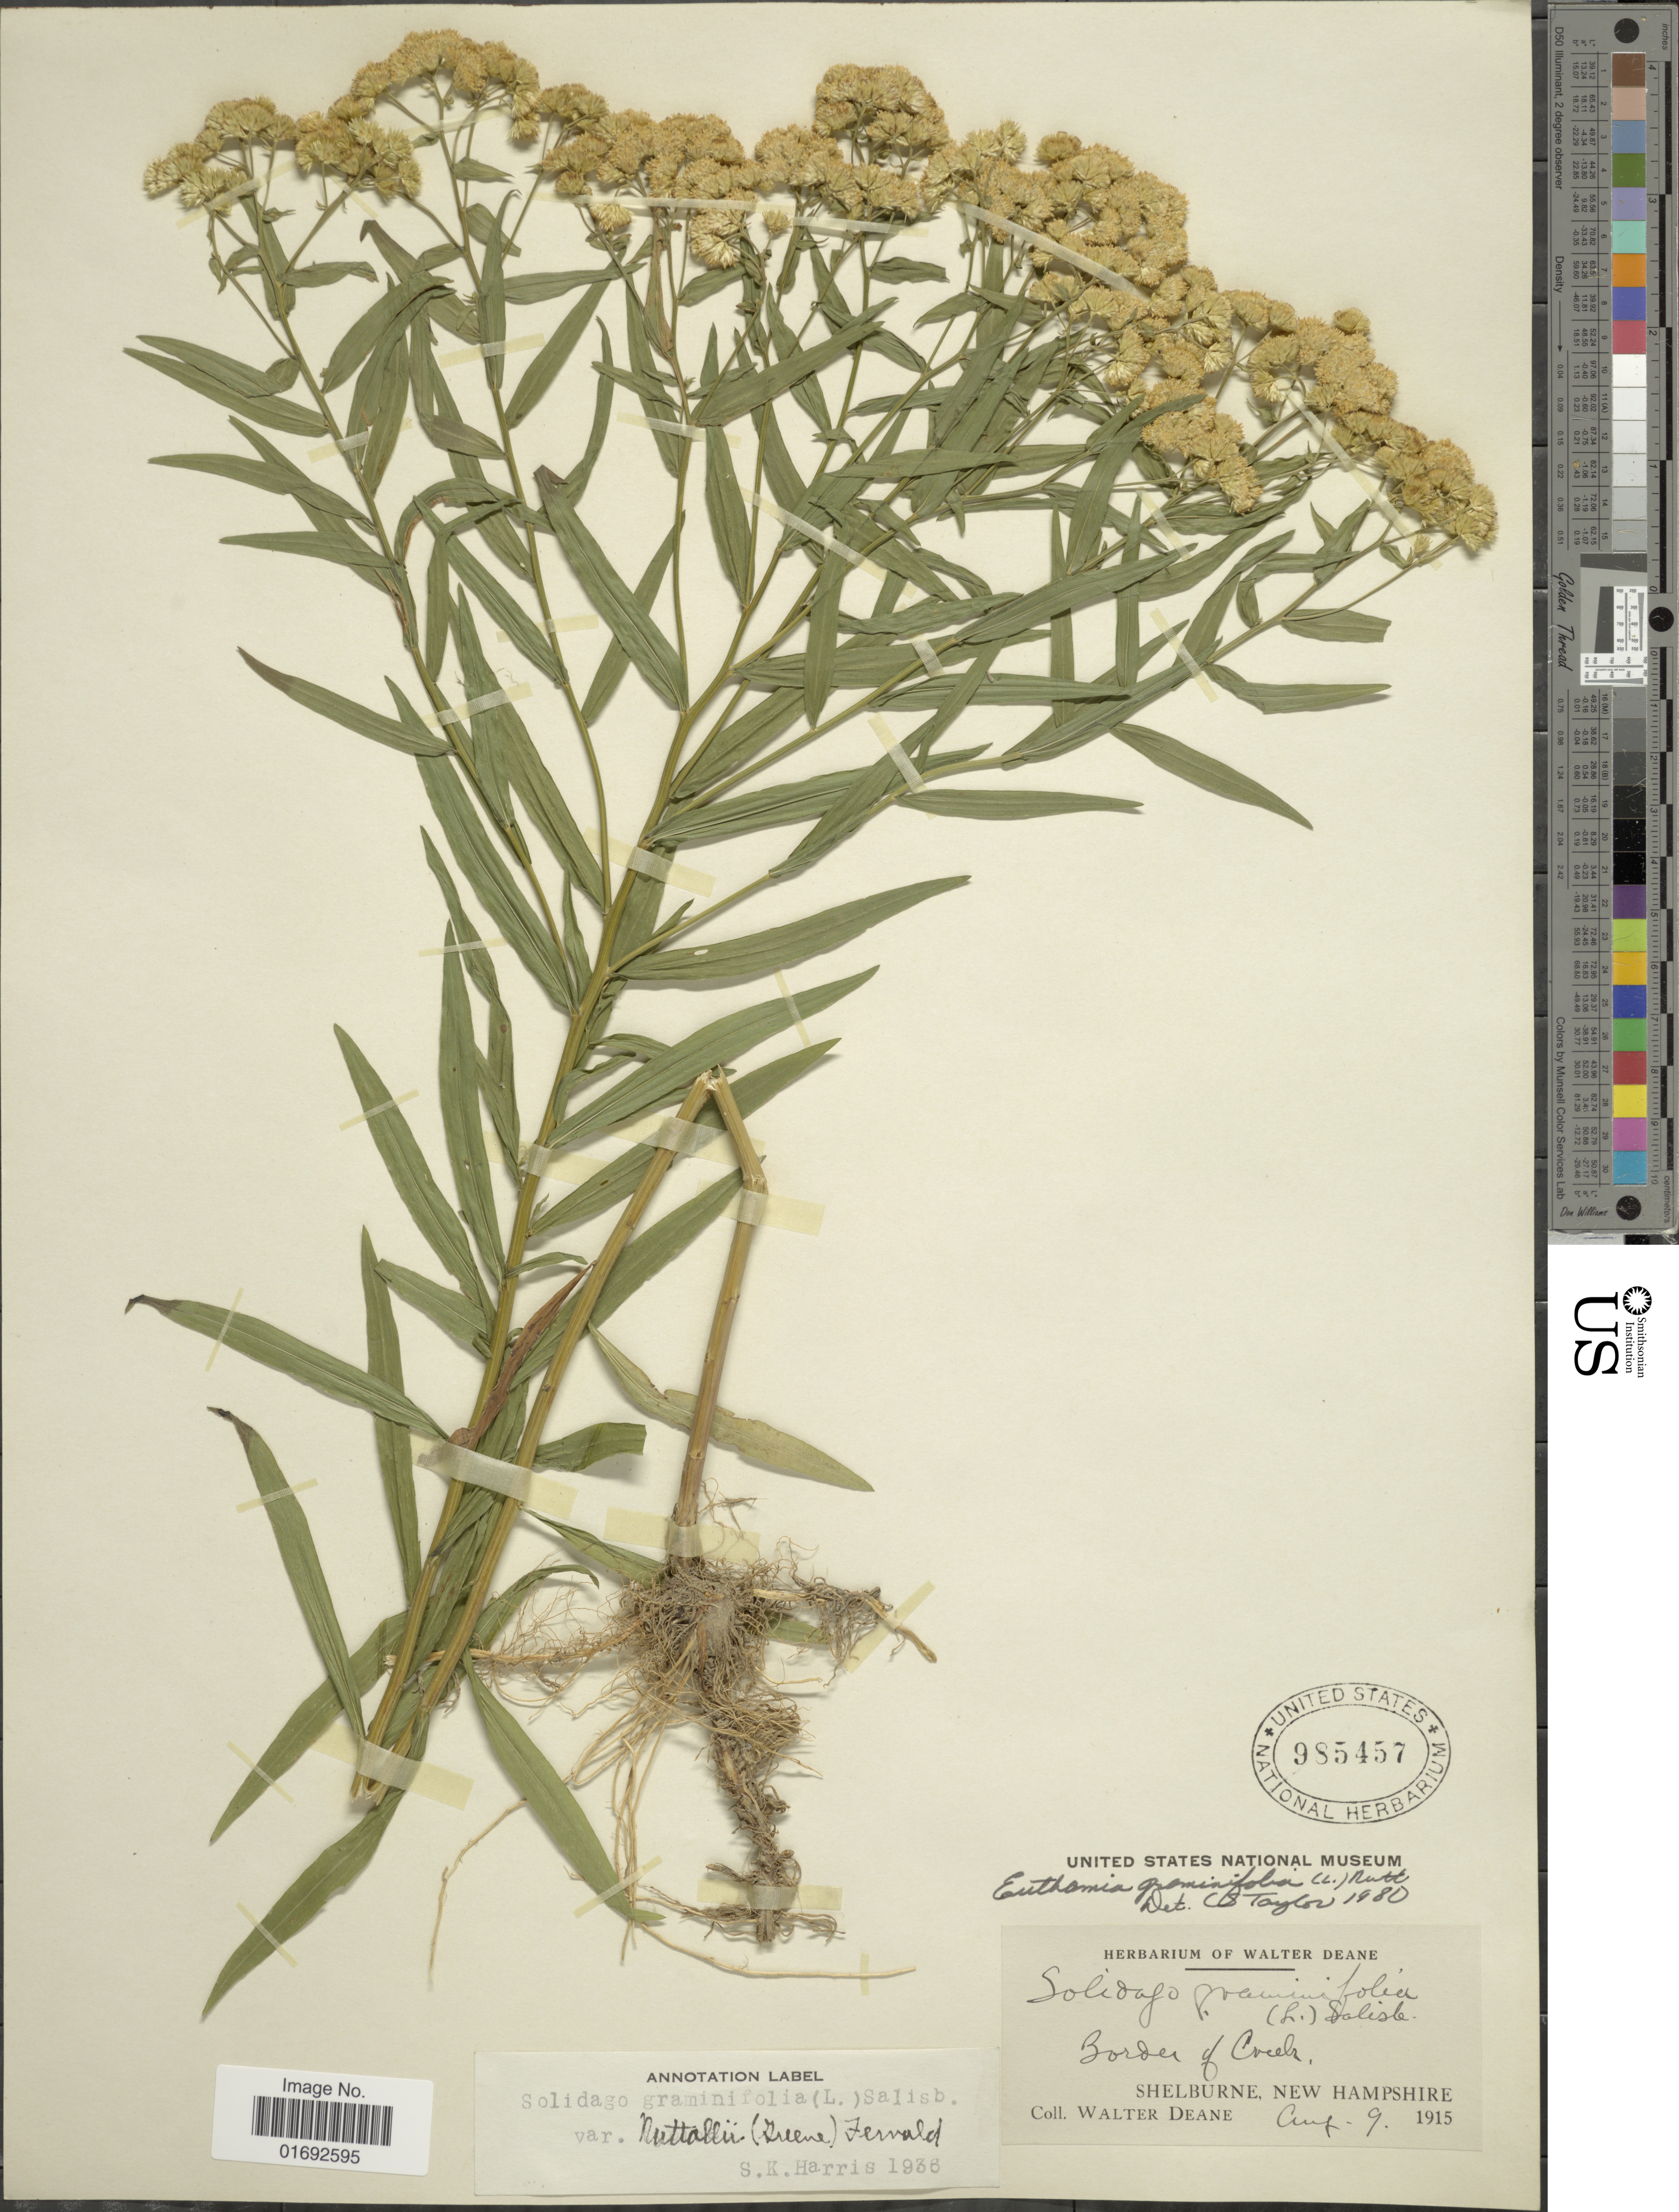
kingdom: Plantae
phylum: Tracheophyta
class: Magnoliopsida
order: Asterales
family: Asteraceae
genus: Euthamia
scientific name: Euthamia graminifolia var. nuttalii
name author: (S.W. Greene) W. Stone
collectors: W. Deane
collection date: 1915-08-09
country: United States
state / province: New Hampshire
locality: Border of Creek, Shelburne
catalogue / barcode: US 985457